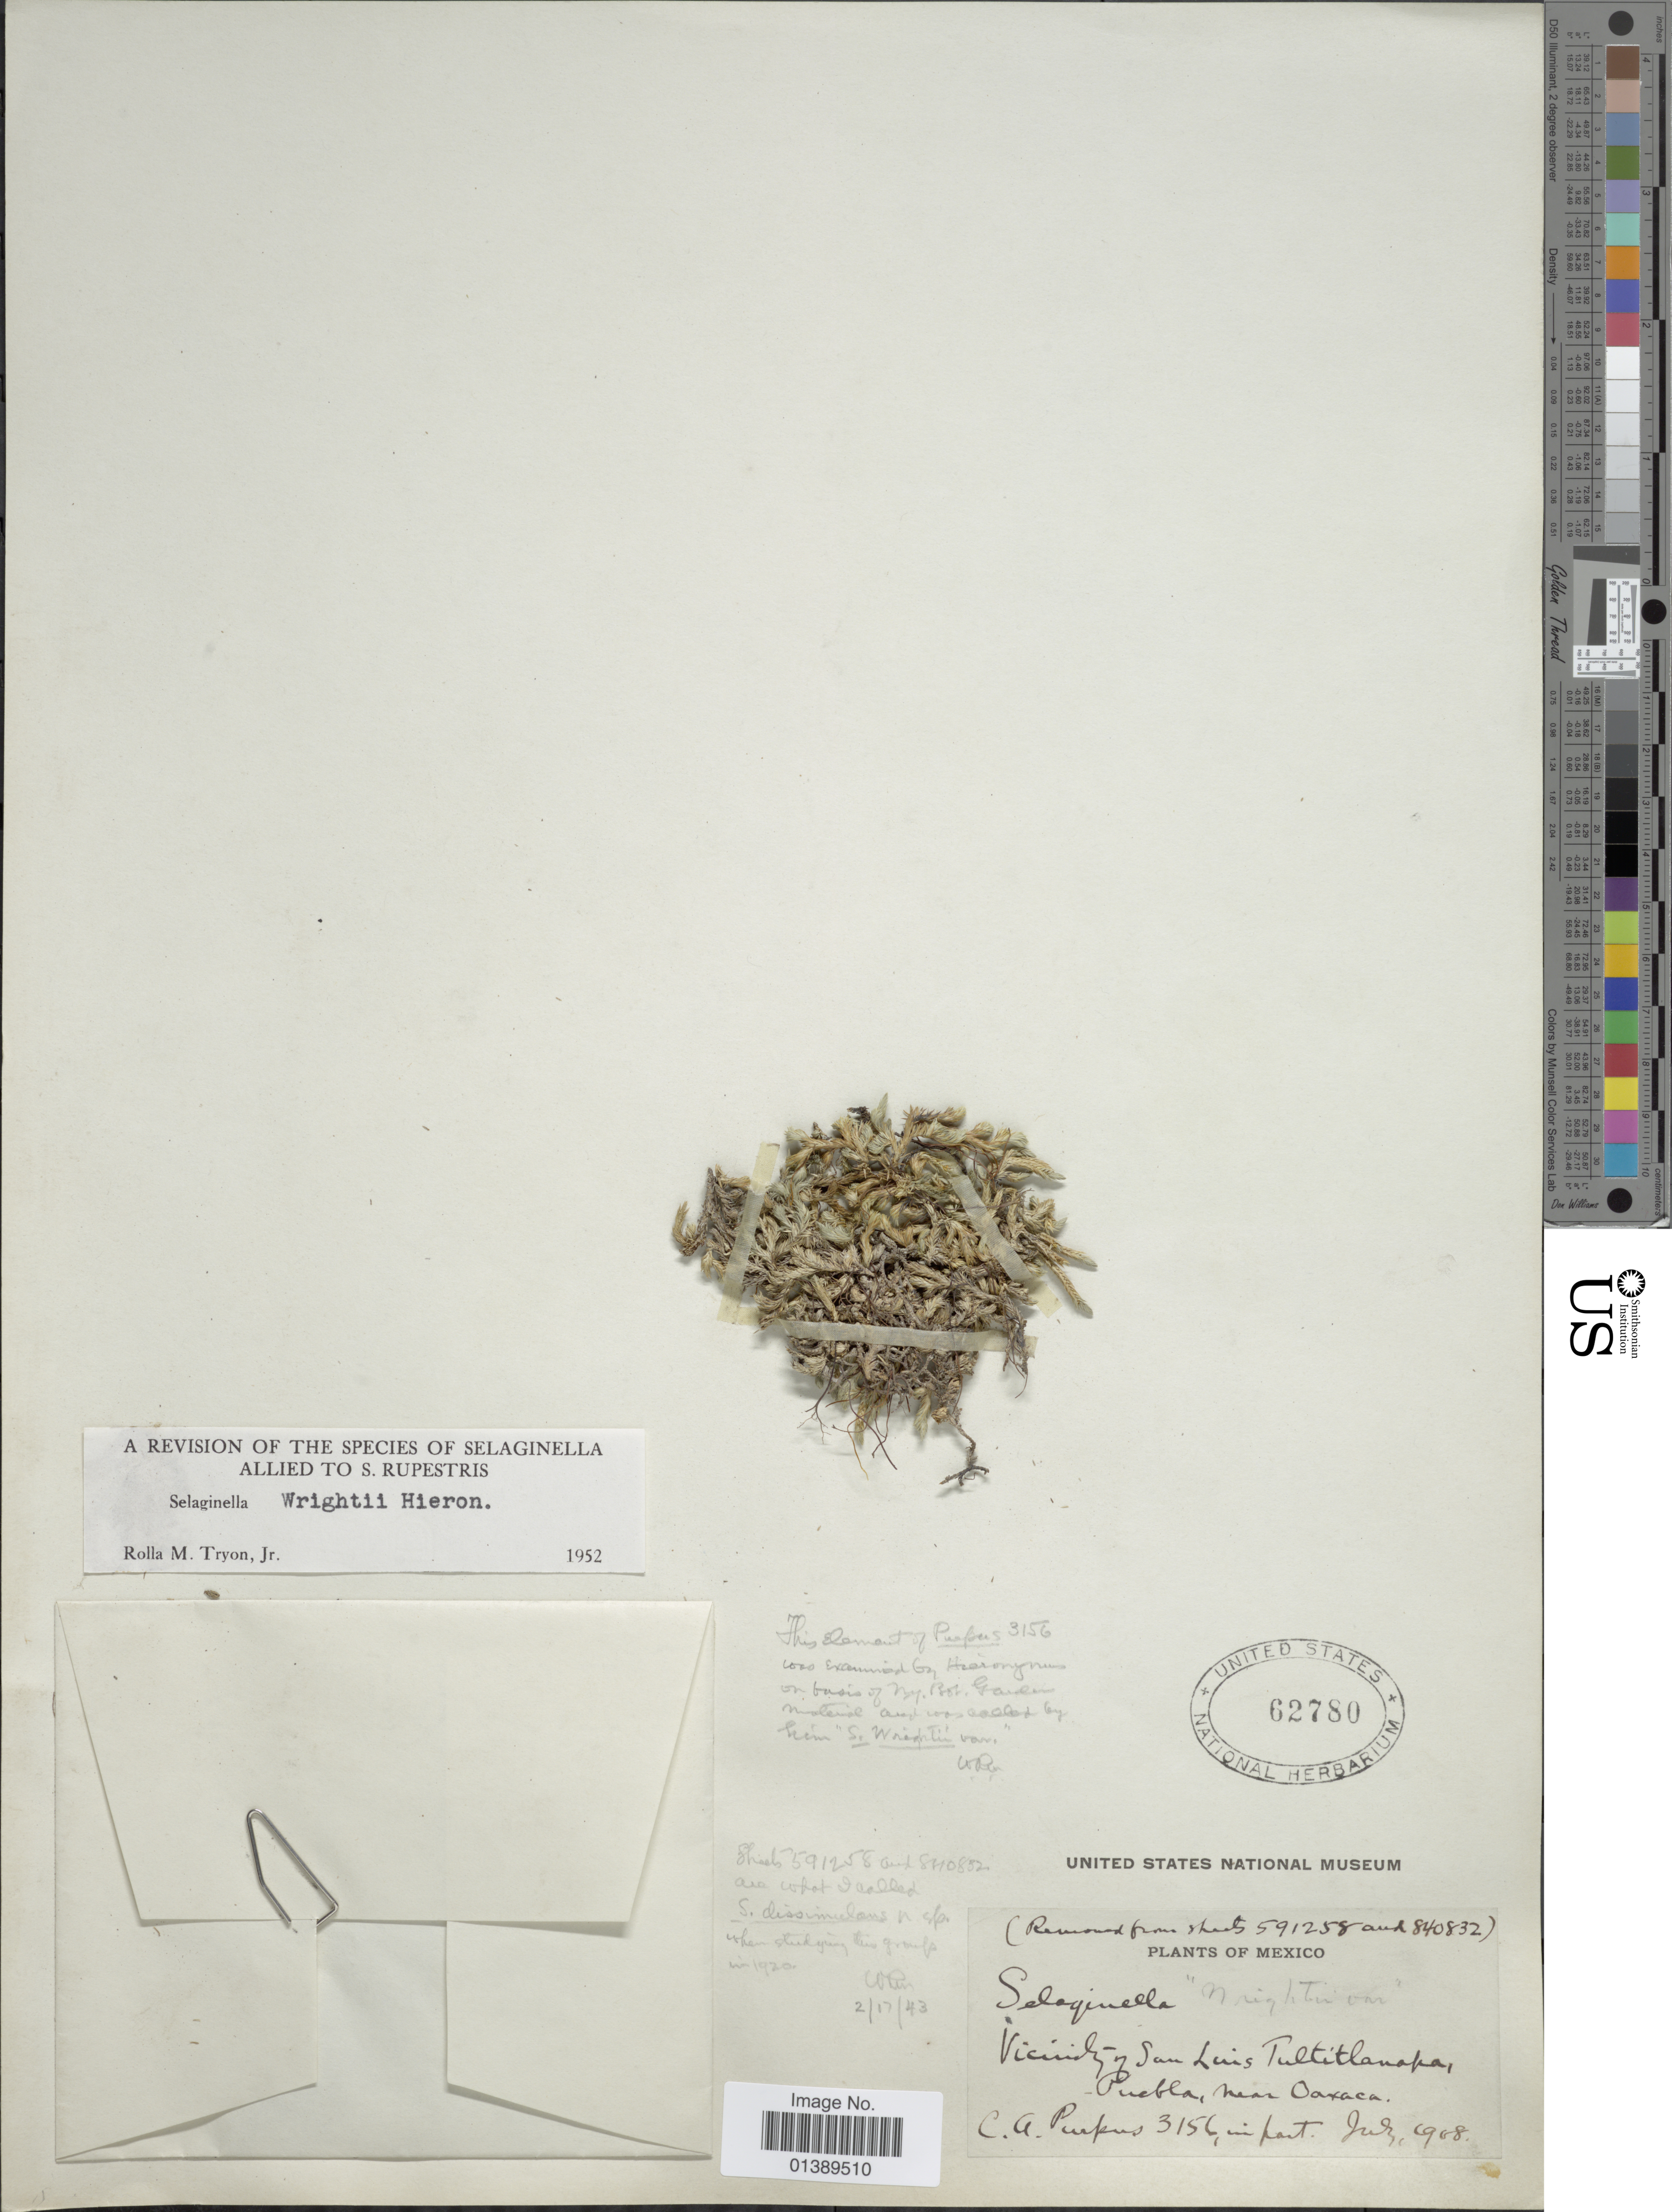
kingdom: Plantae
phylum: Tracheophyta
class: Lycopodiopsida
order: Selaginellales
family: Selaginellaceae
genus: Selaginella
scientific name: Selaginella wrightii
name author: Hieron.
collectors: C. A. Purpus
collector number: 3156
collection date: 1908-07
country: Mexico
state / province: Oaxaca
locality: Vicinity of San Luis Tultitlanapa, Puebla, near Oaxaca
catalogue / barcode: US 62780